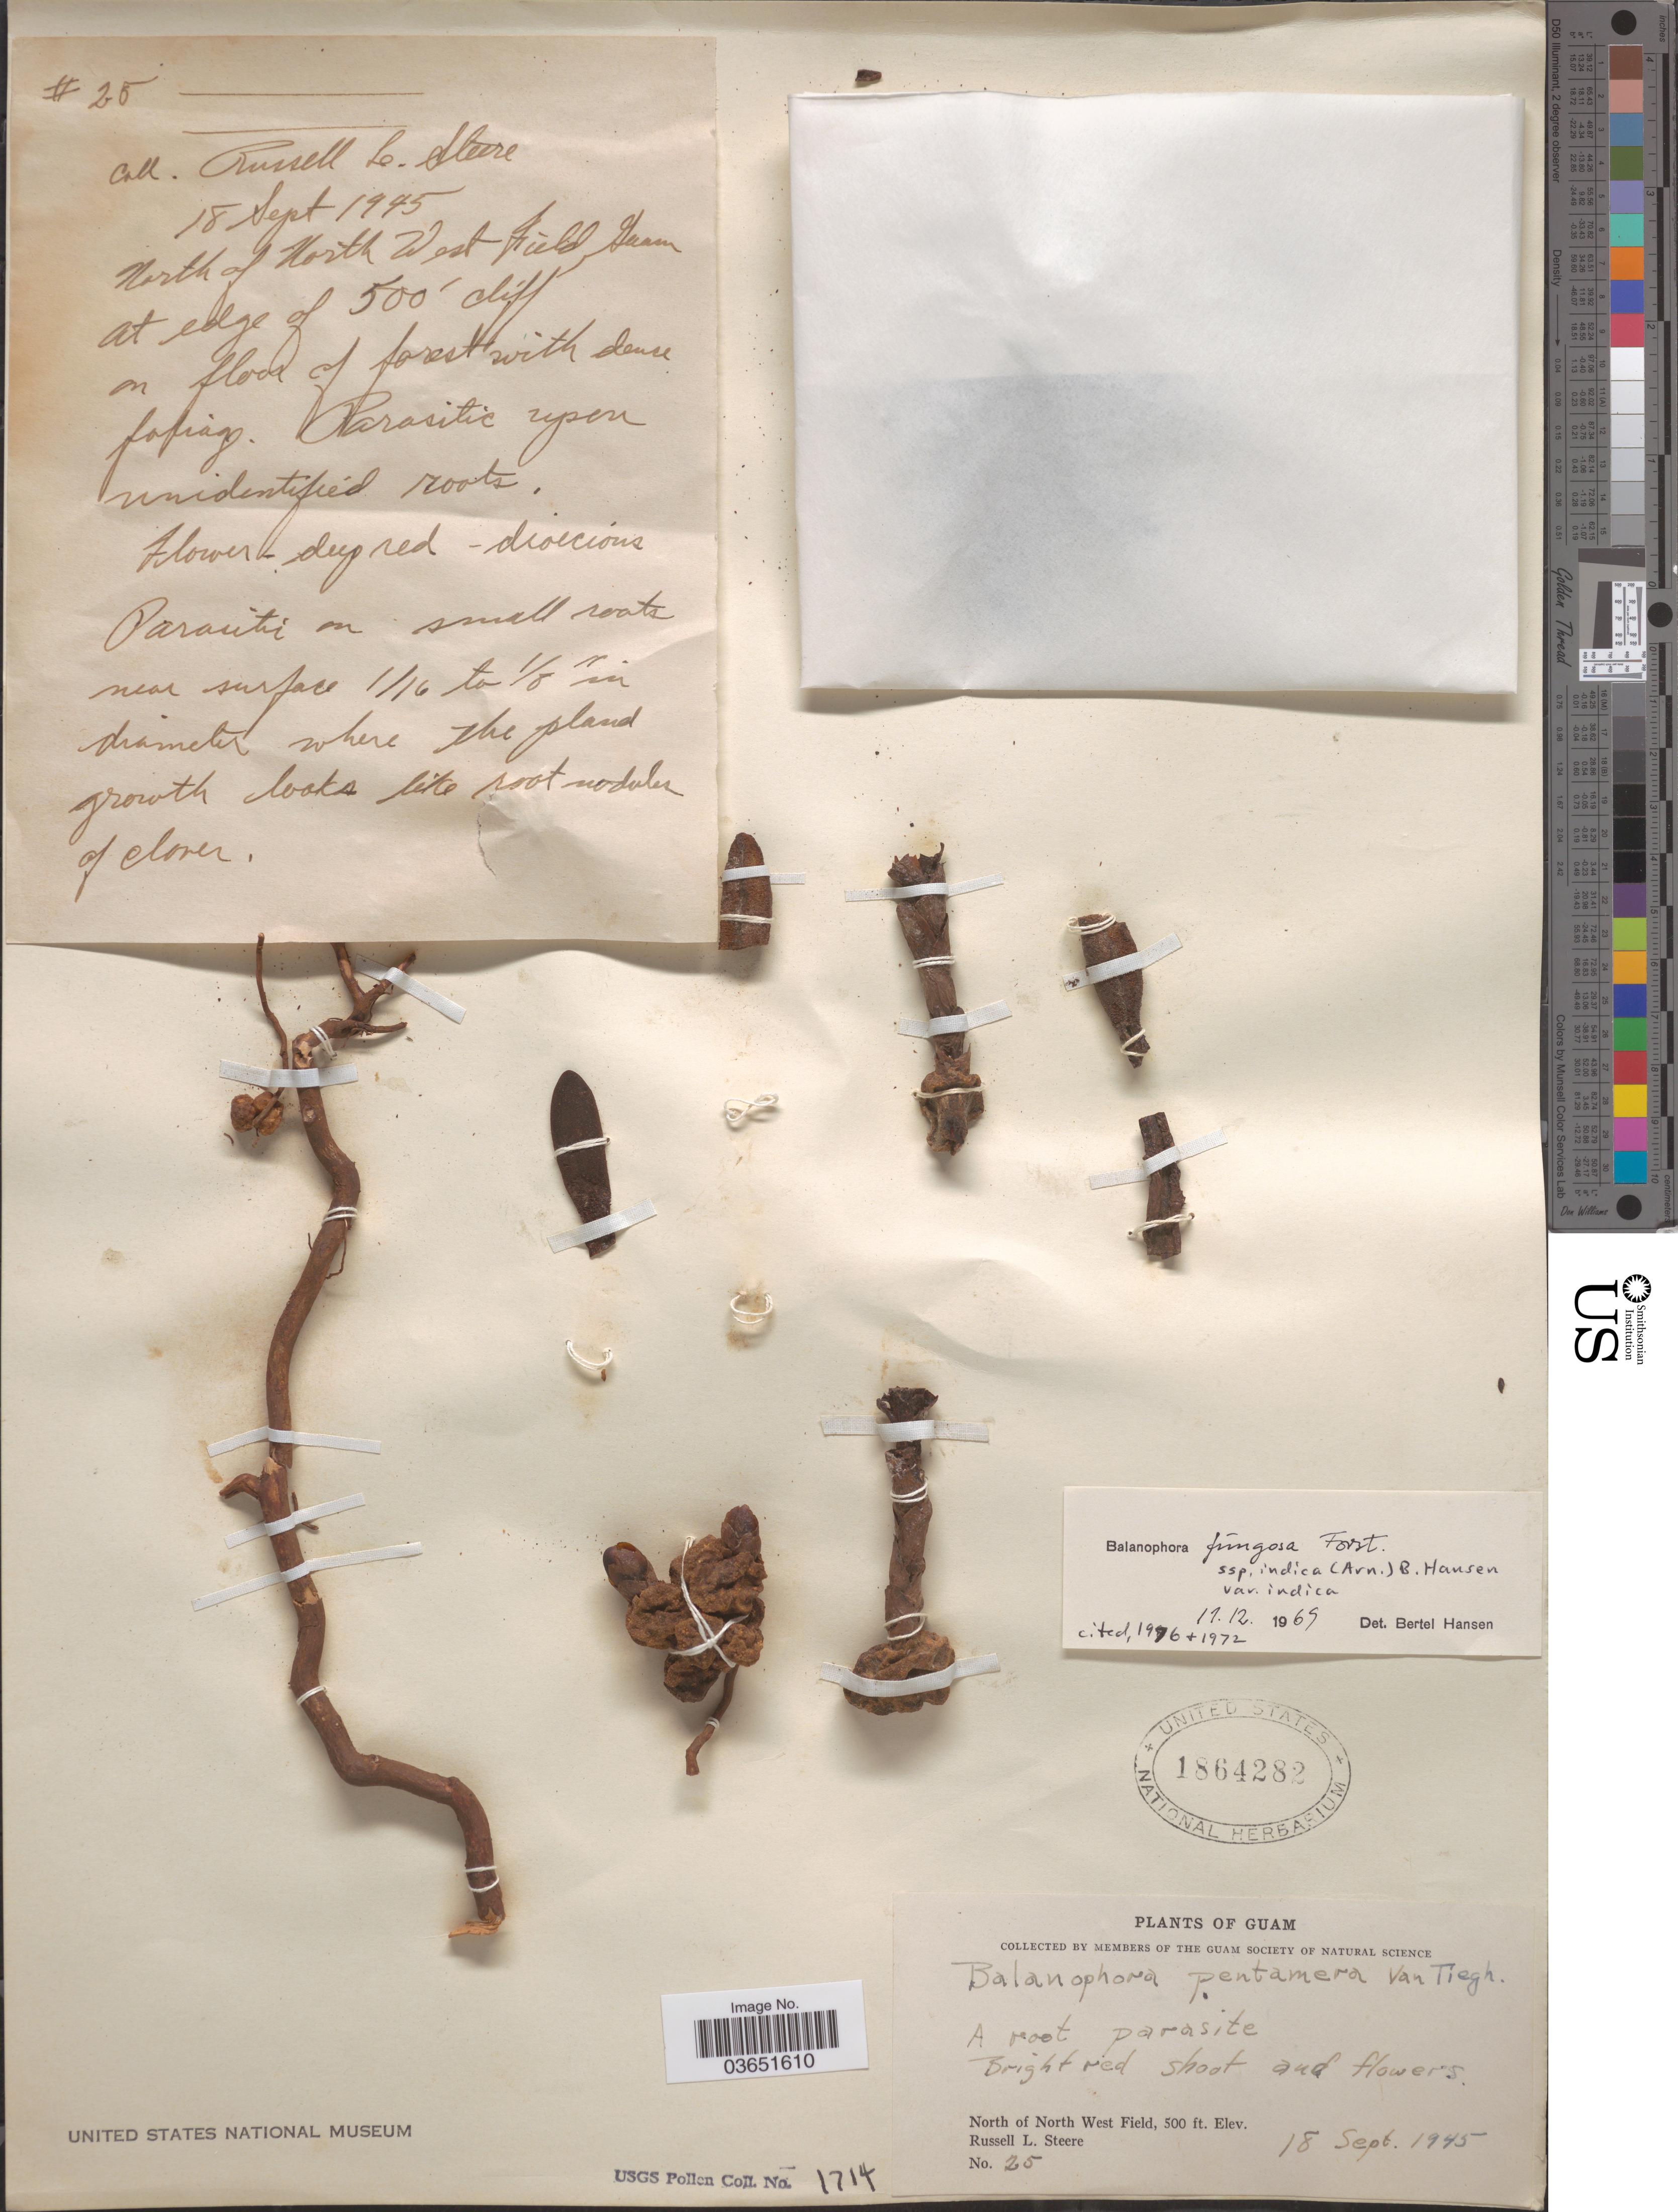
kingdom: Plantae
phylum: Tracheophyta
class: Magnoliopsida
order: Santalales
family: Balanophoraceae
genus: Balanophora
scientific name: Balanophora fungosa subsp. indica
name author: (Arn.) B. Hansen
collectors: R. L. Steere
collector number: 25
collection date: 1945-09-18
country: Guam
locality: North of North West field.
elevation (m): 152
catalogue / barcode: US 1864282